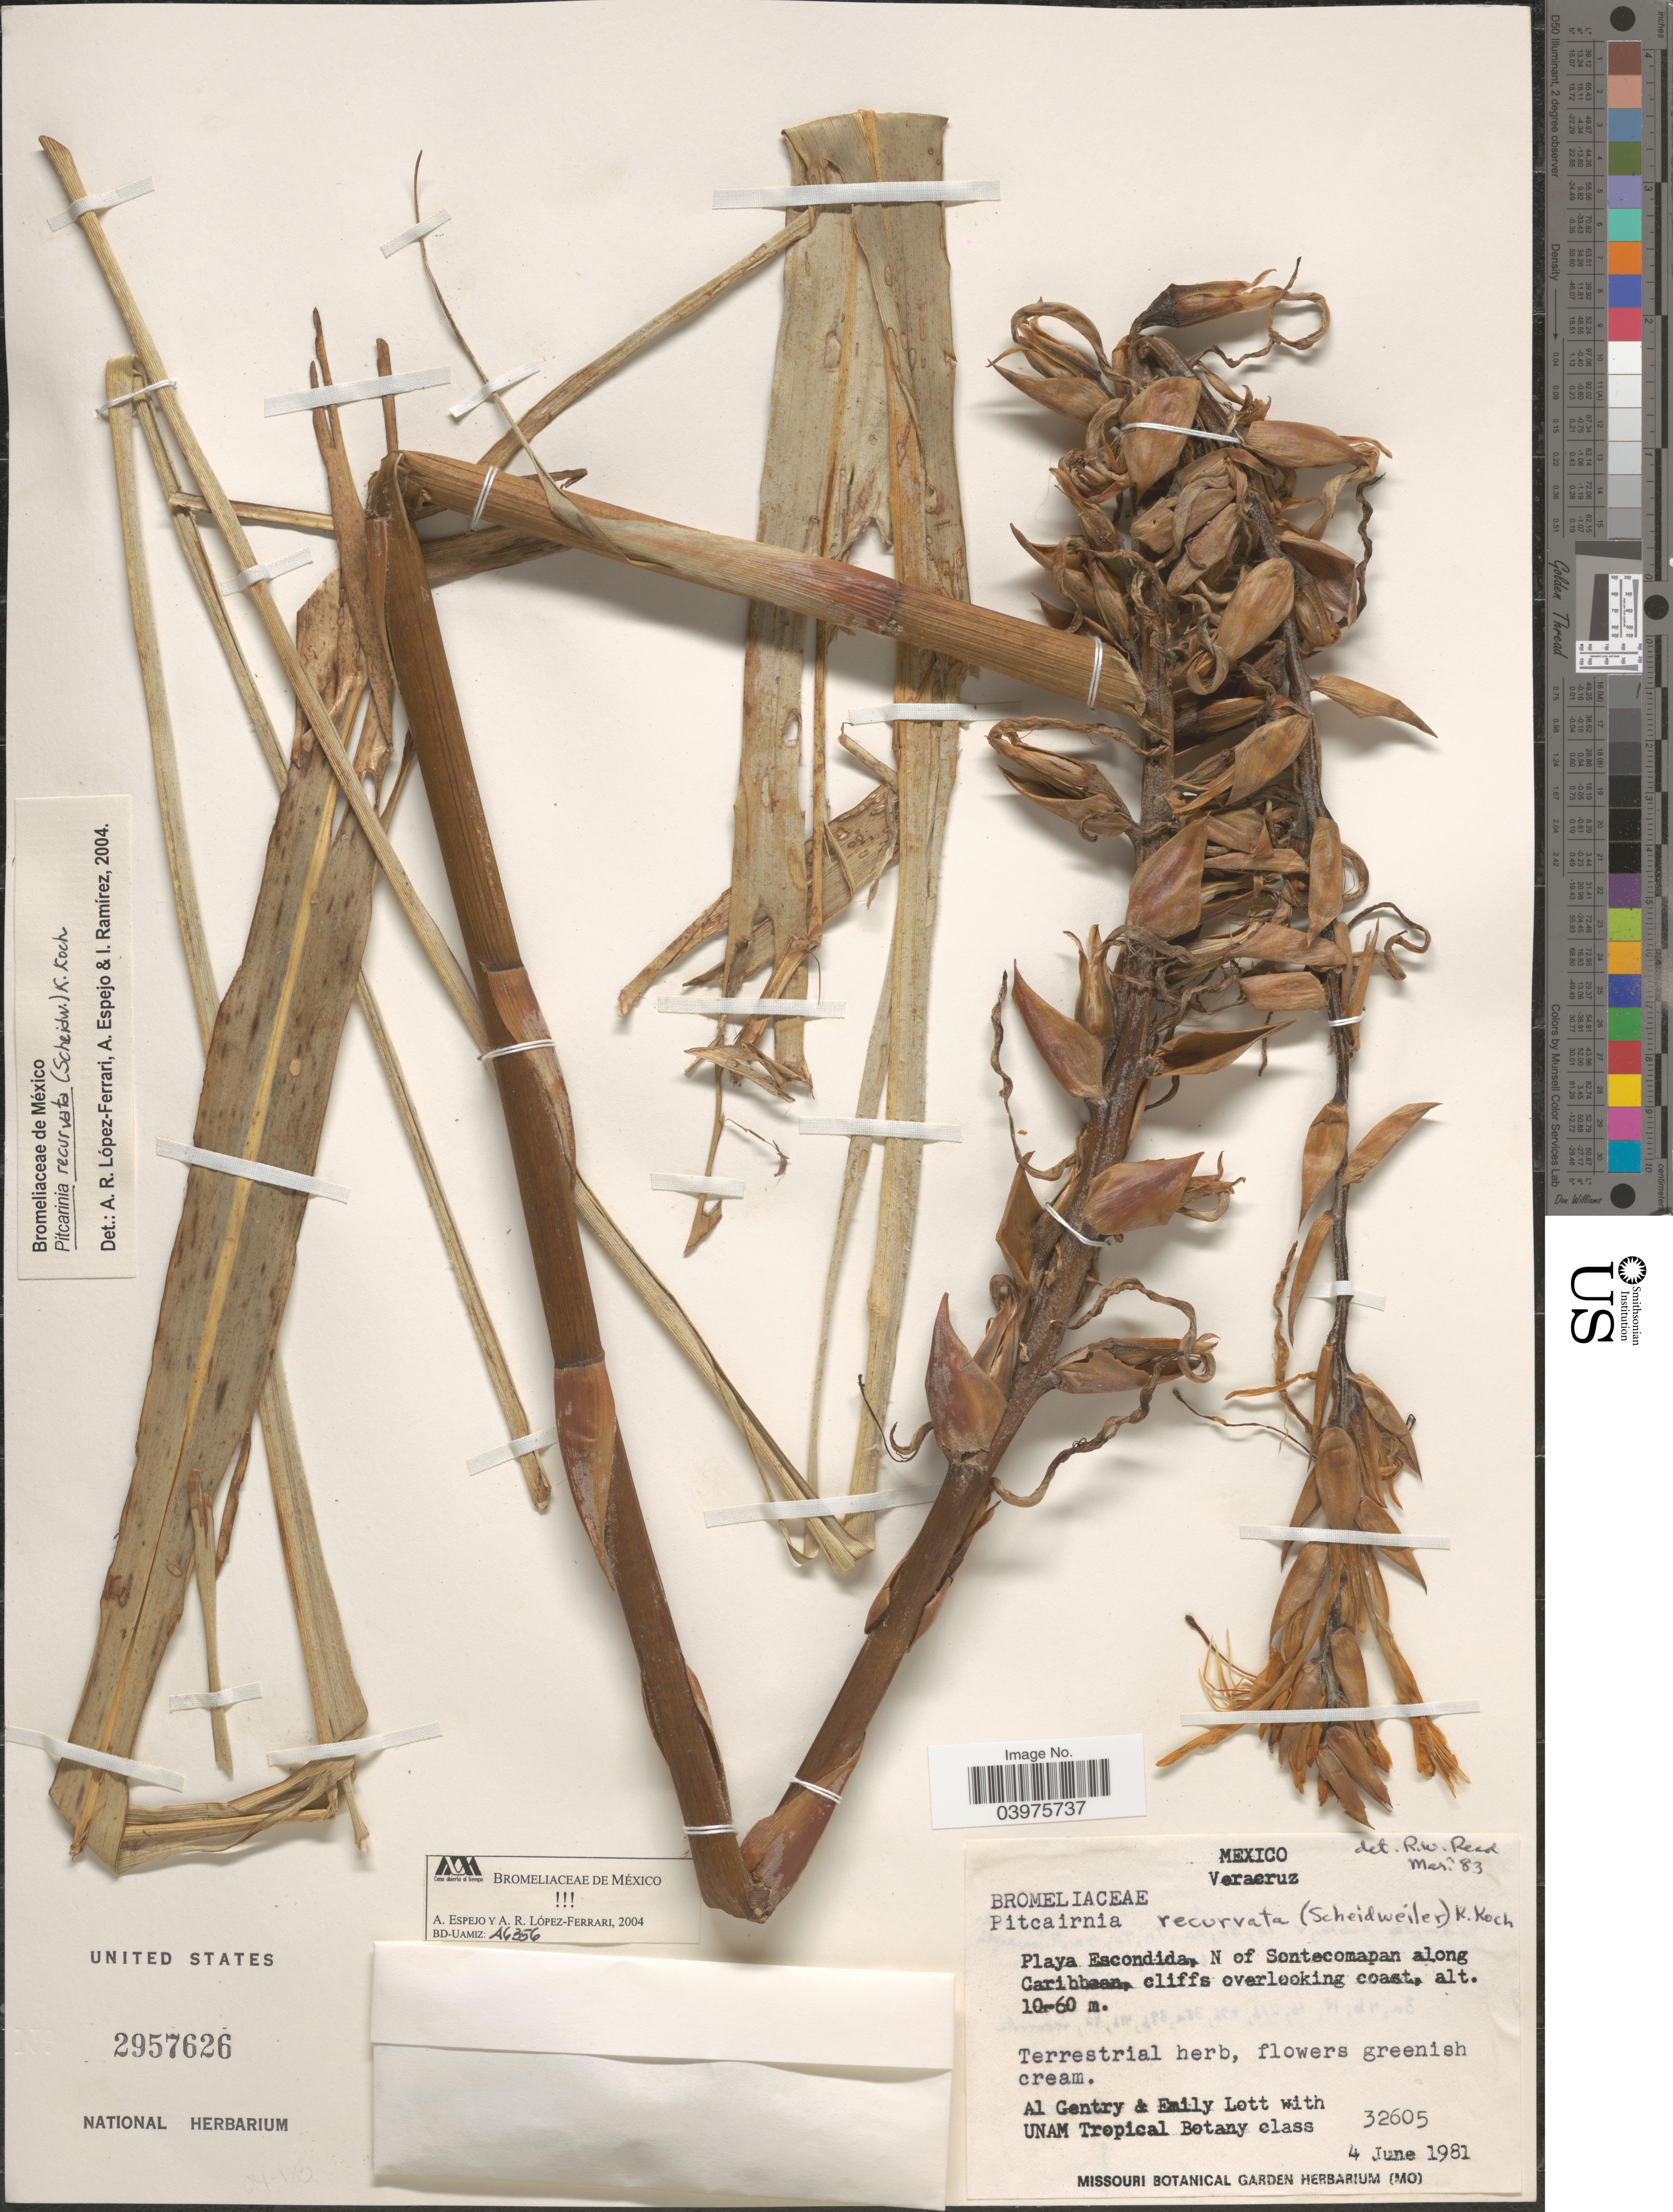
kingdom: Plantae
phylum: Tracheophyta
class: Liliopsida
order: Poales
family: Bromeliaceae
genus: Pitcairnia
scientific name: Pitcairnia recurvata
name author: (Scheidw.) K. Koch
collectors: A. H. Gentry, E. J. Lott & UNAM tropical botany class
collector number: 32605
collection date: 1981-06-04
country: Mexico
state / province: Veracruz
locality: Veracruz. Playa Escondida, N of Sontecomapan along Caribbean cliffs overlooking coast.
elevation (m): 10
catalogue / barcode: US 2957626